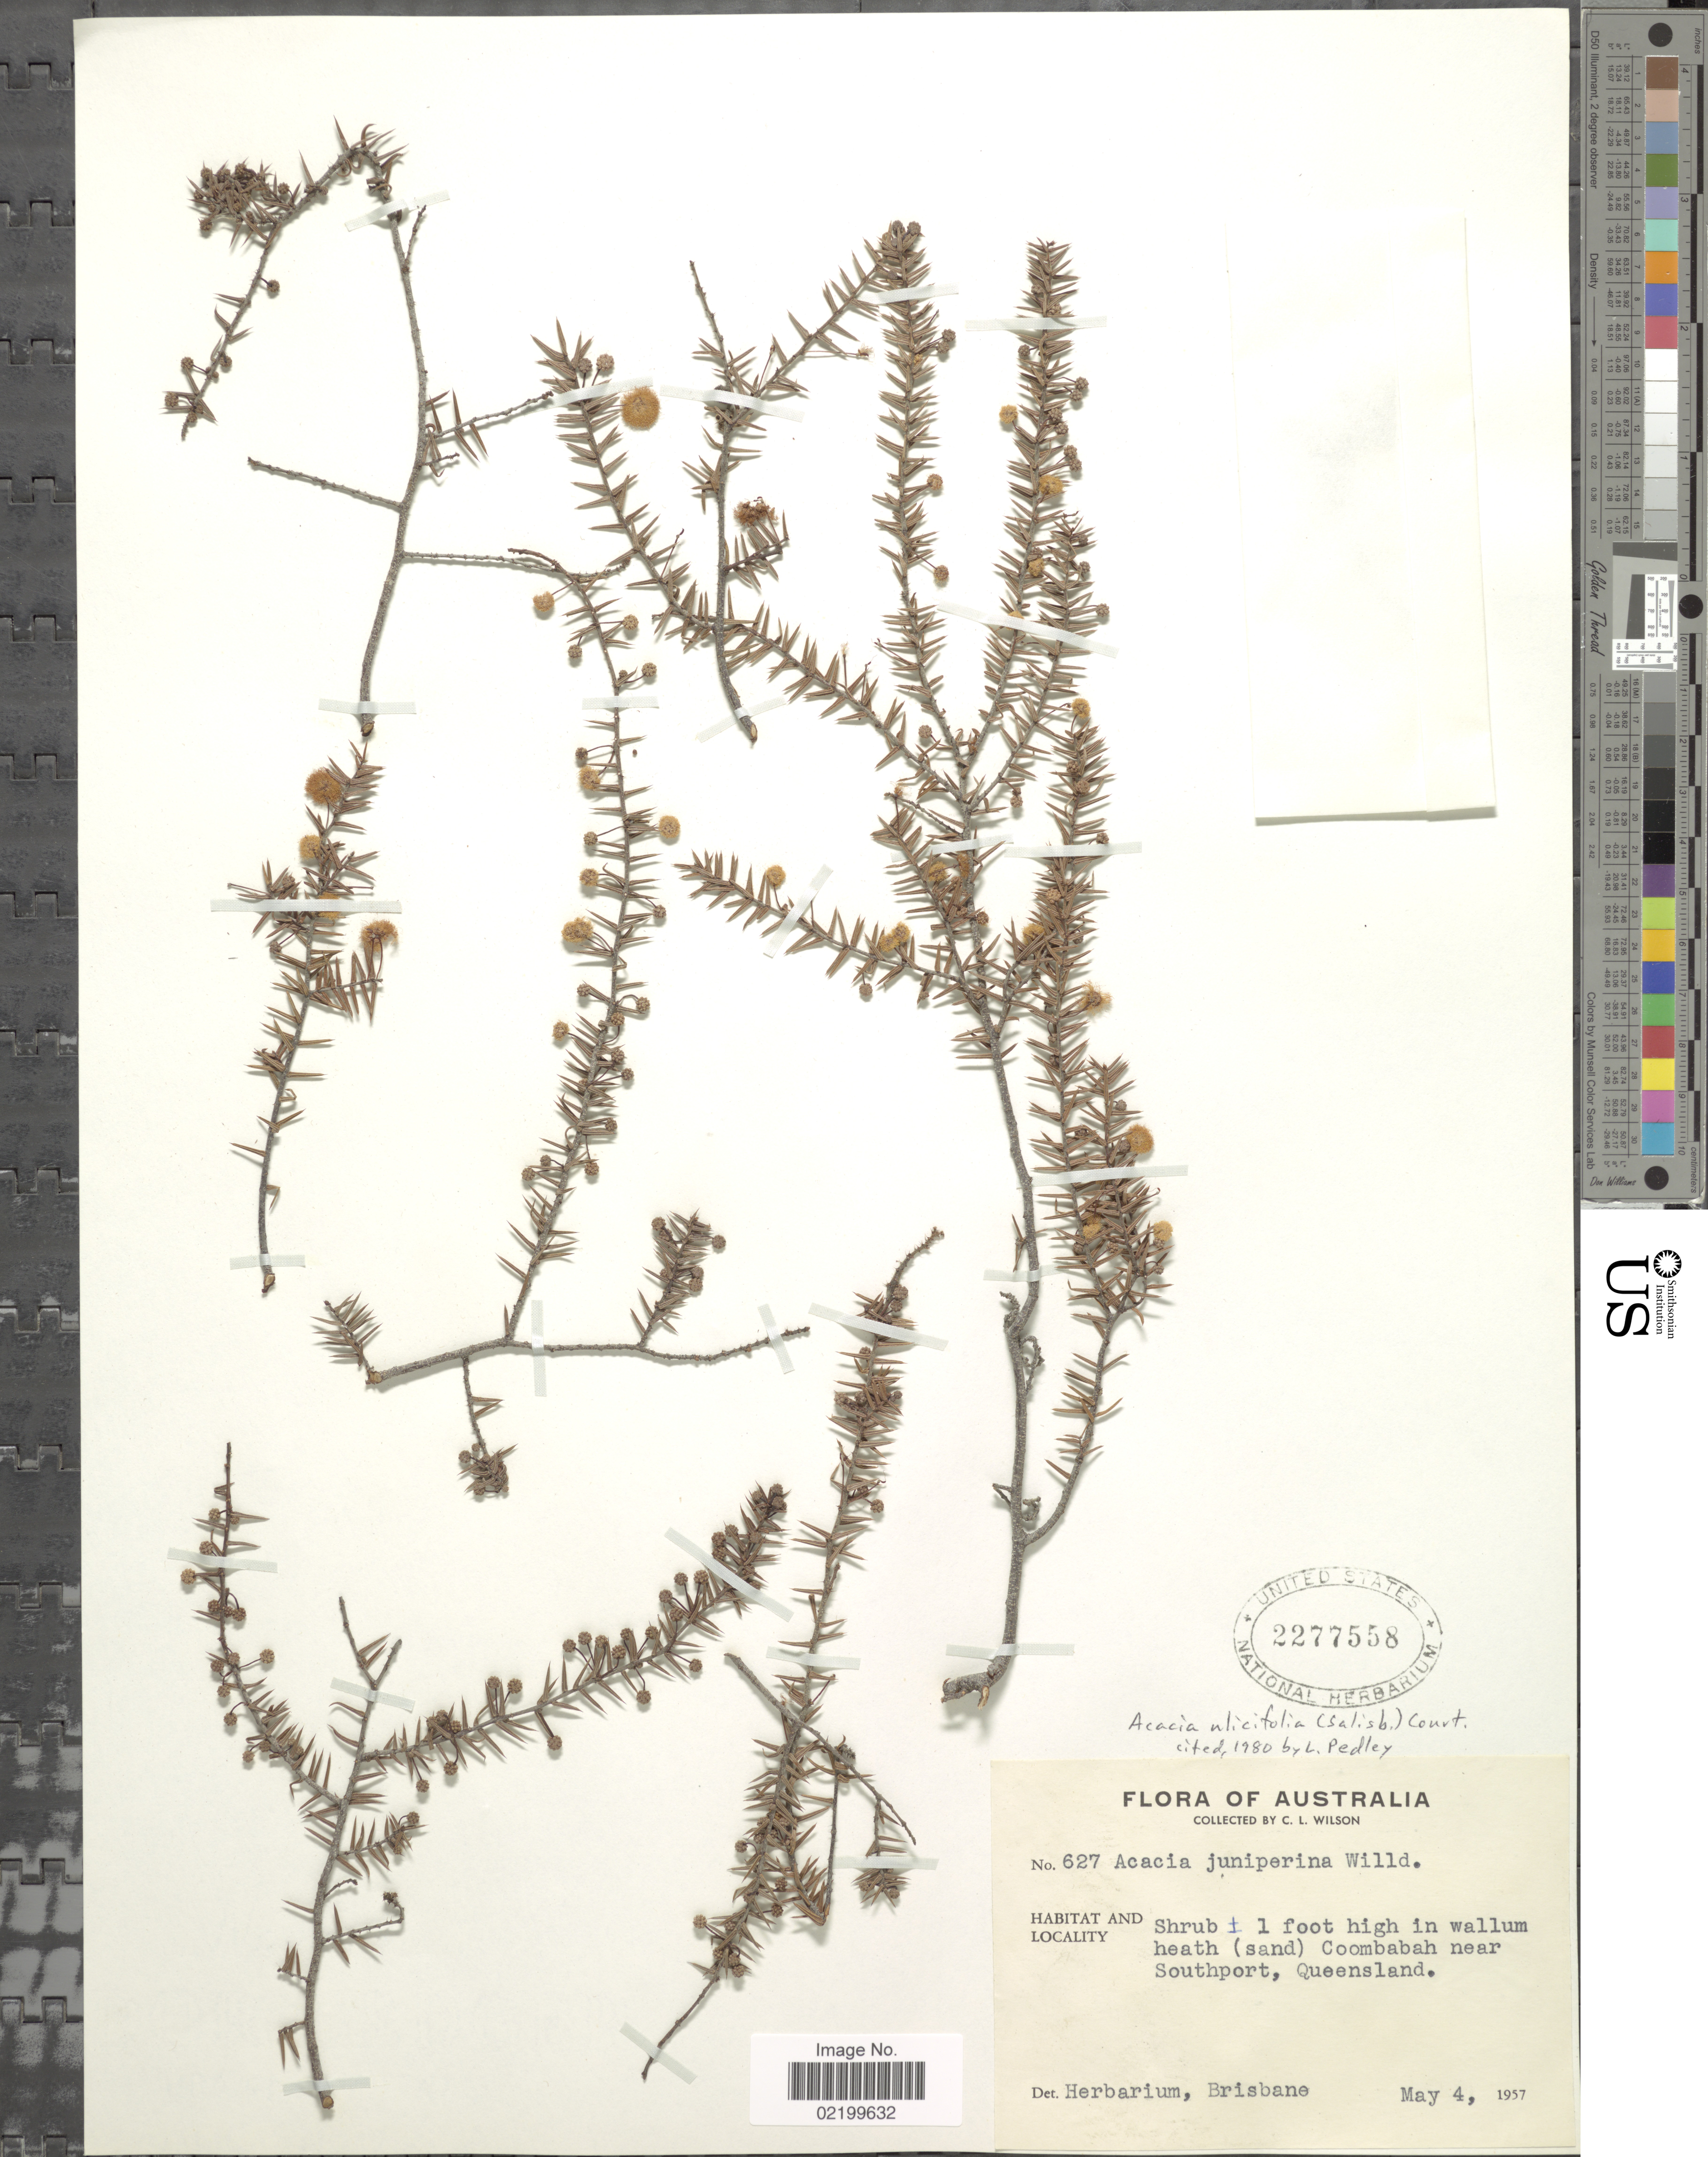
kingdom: Plantae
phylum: Tracheophyta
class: Magnoliopsida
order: Fabales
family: Fabaceae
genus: Acacia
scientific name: Acacia ulicifolia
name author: (Salisb.) Court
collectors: C. L. Wilson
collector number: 627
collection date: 1957-05-04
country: Australia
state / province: Queensland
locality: Coombabah near Southport, Queensland.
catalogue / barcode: US 2277558